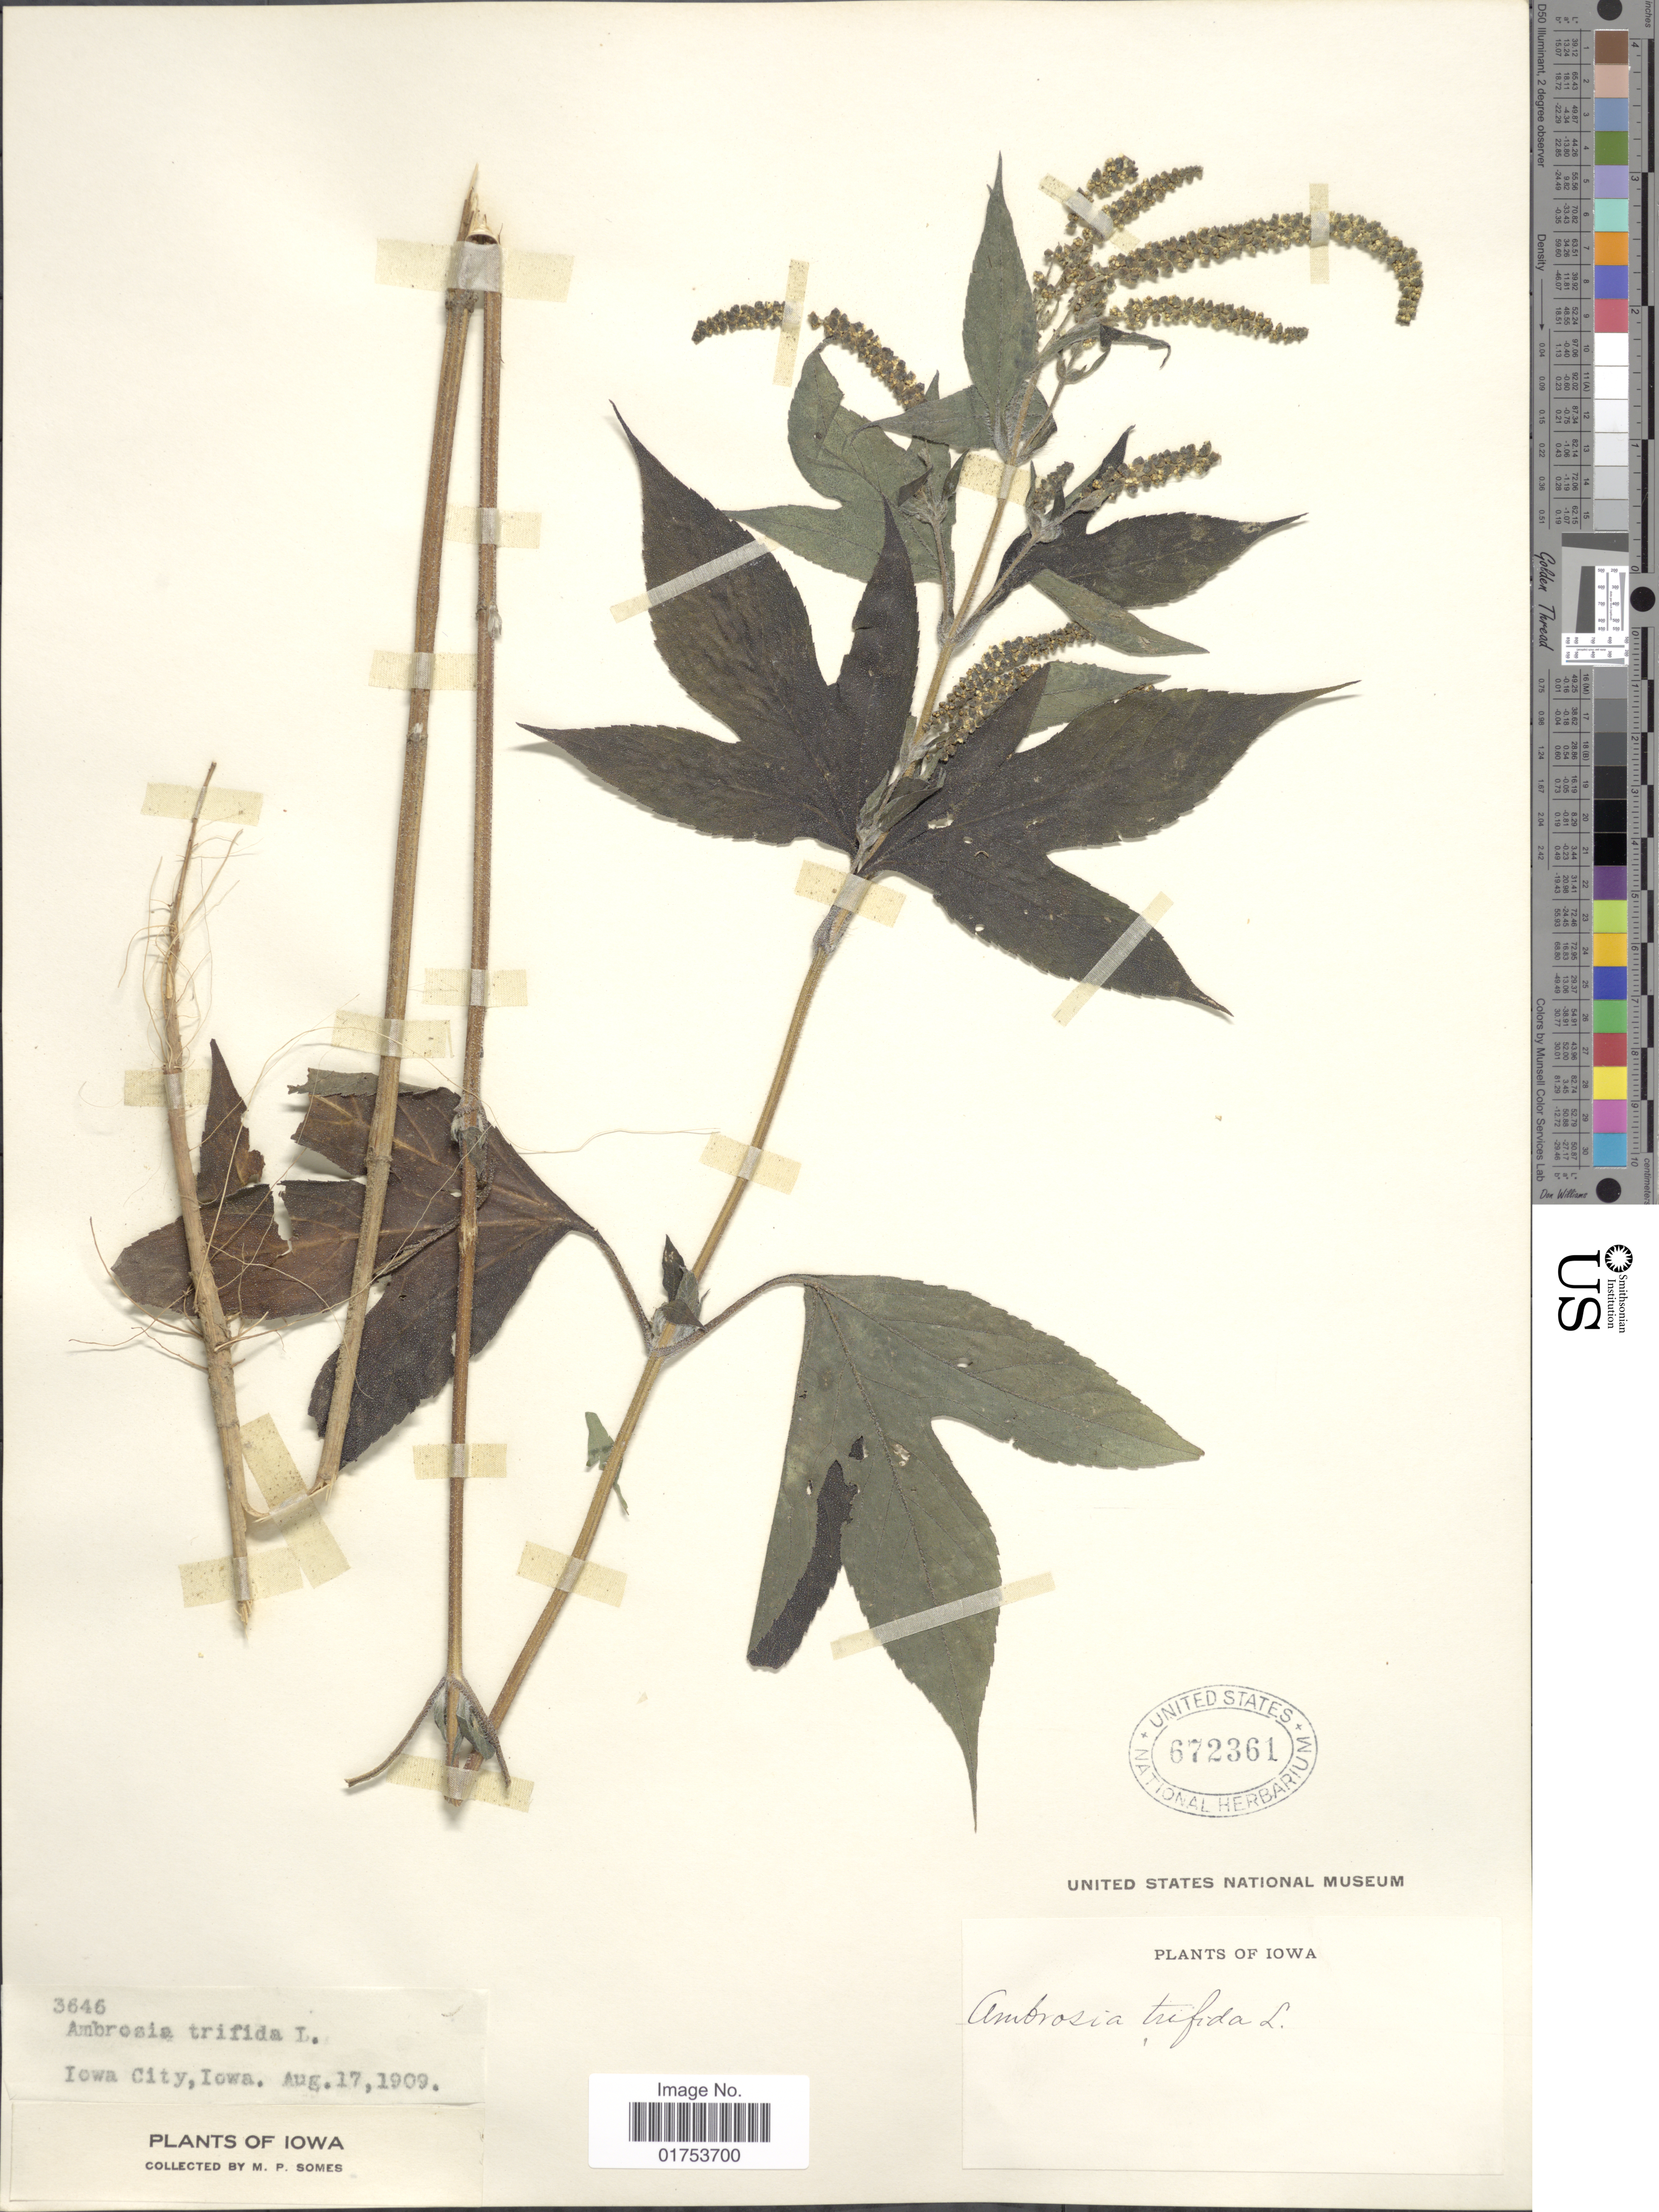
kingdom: Plantae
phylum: Tracheophyta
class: Magnoliopsida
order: Asterales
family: Asteraceae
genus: Ambrosia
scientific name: Ambrosia trifida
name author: L.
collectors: M. Somes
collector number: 3646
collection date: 1909-08-17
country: United States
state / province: Iowa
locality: Iowa City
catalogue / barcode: US 672361